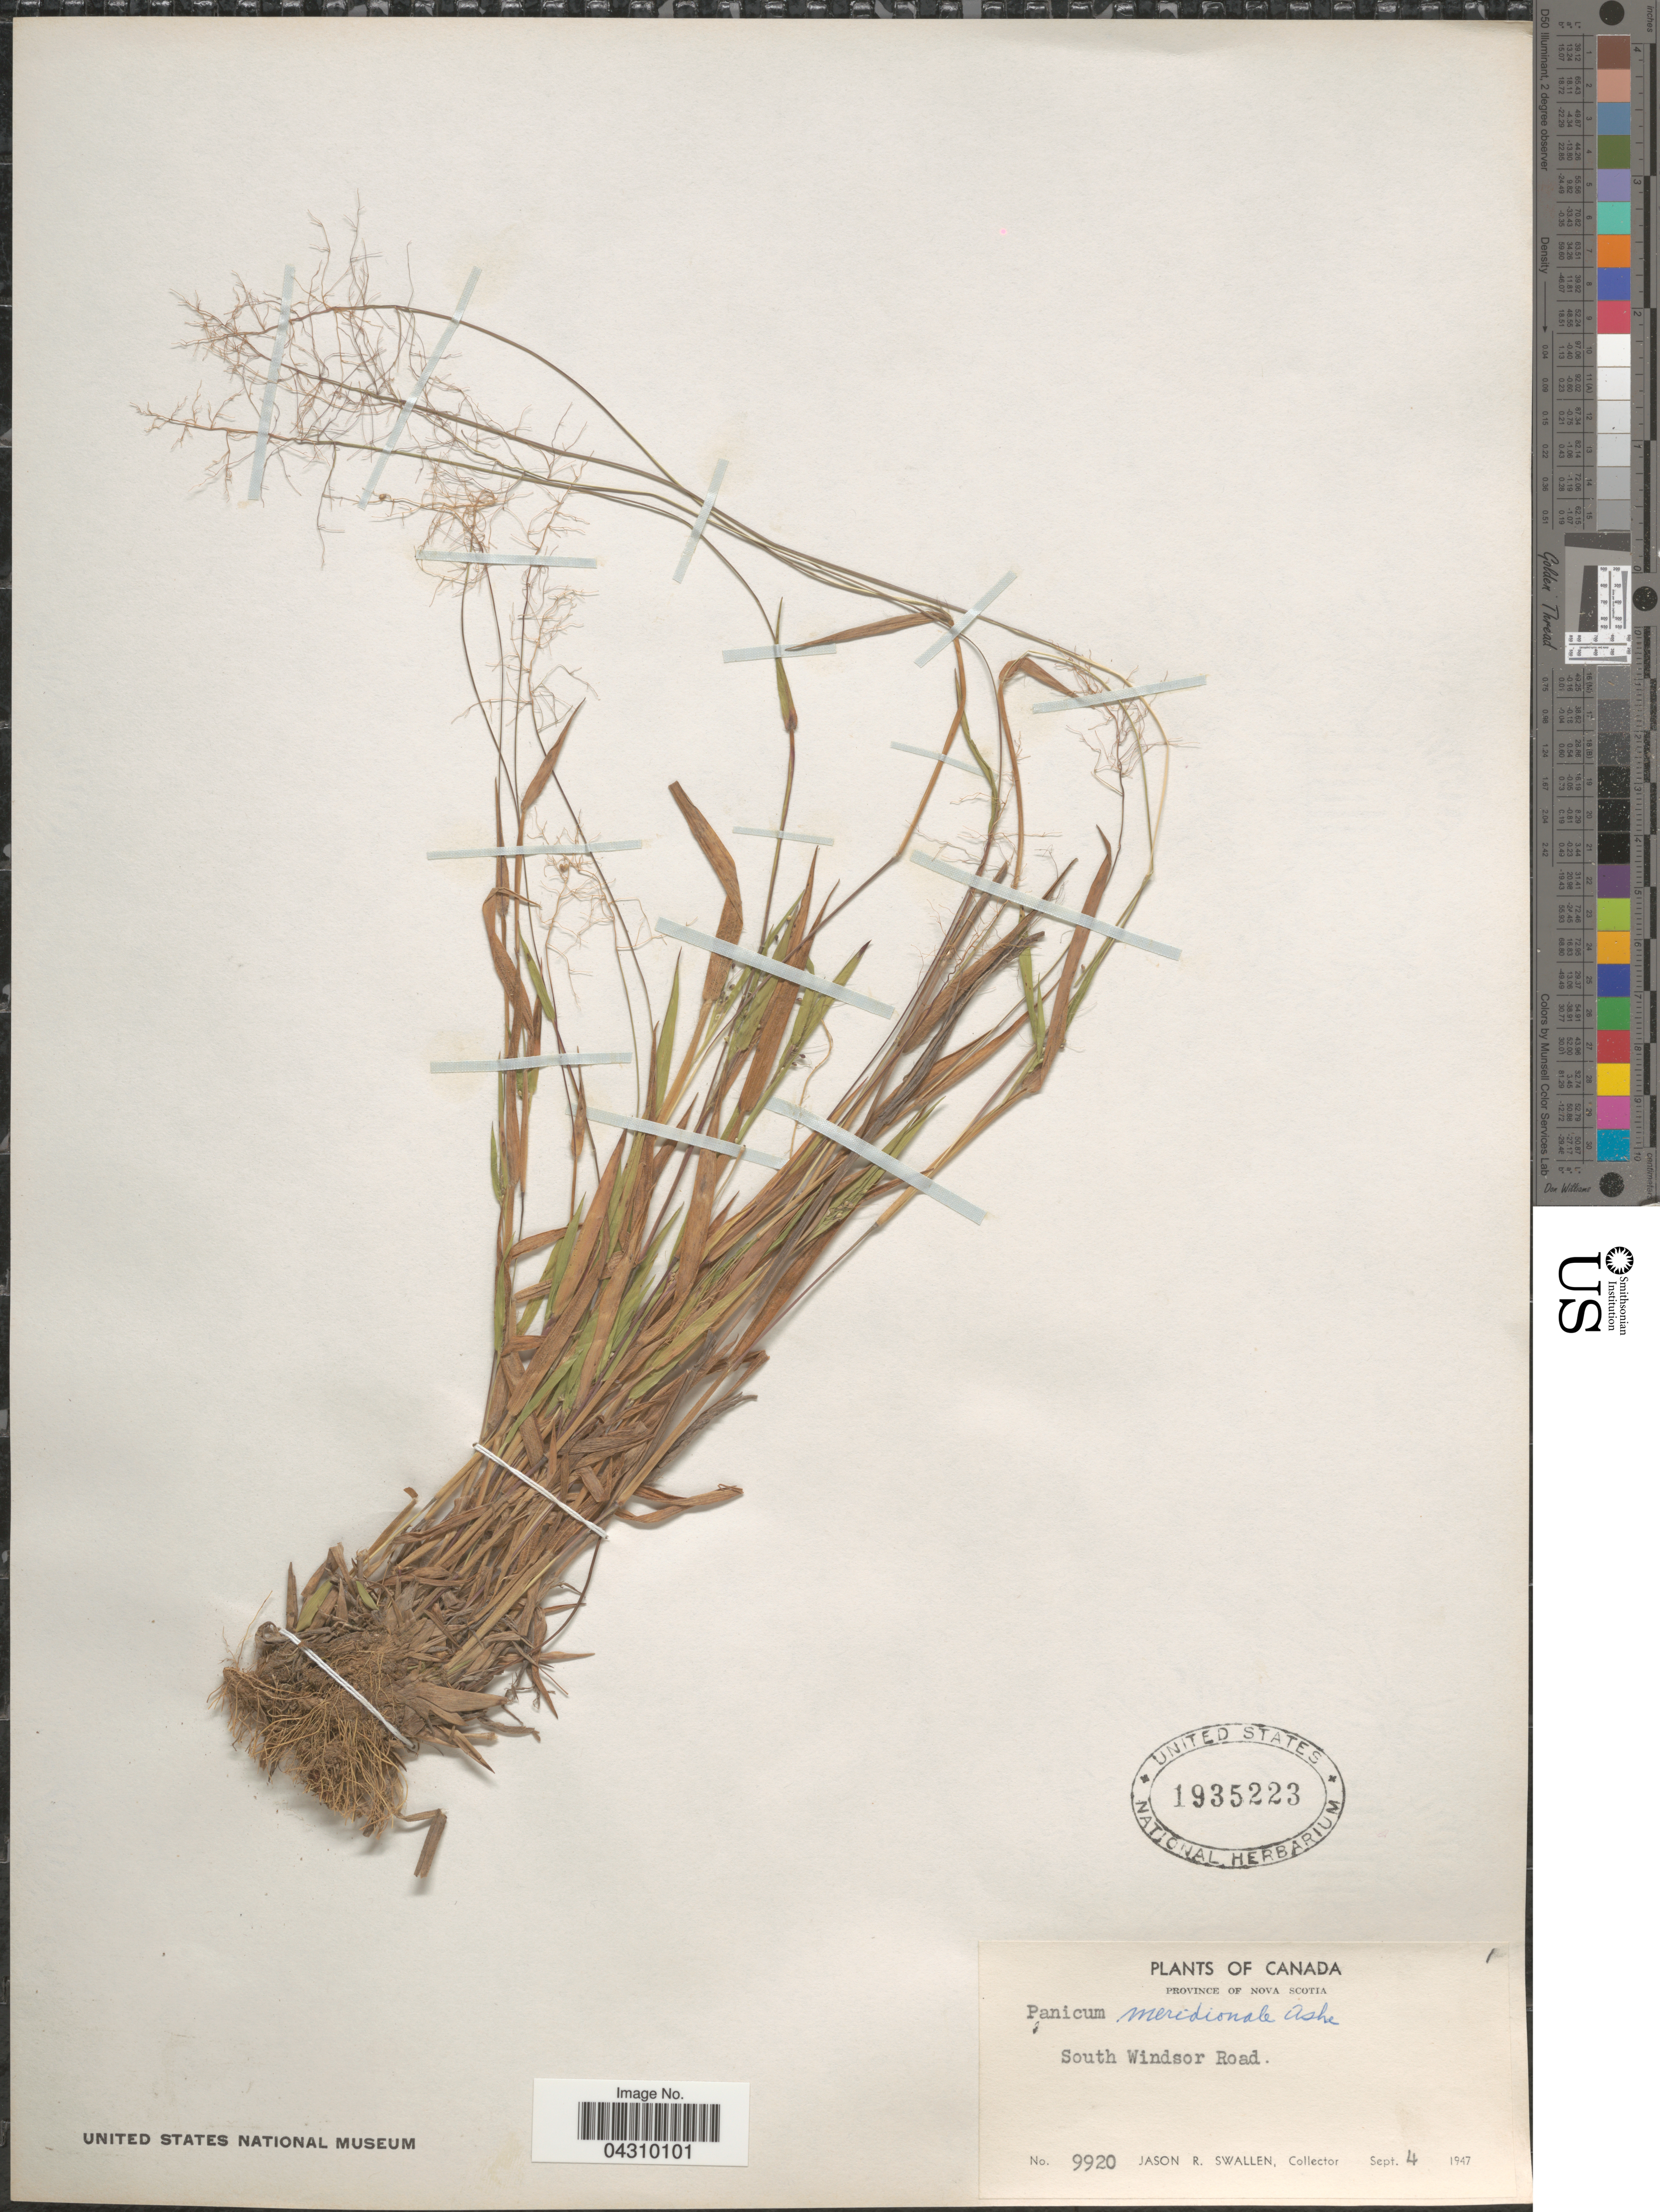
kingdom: Plantae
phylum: Tracheophyta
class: Liliopsida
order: Poales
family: Poaceae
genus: Dichanthelium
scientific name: Dichanthelium acuminatum var. acuminatum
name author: (Sw.) Gould & C.A. Clark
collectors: J. R. Swallen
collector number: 9920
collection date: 1947-09-04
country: Canada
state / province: Nova Scotia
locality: South Windsor Road.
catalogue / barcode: US 1935223